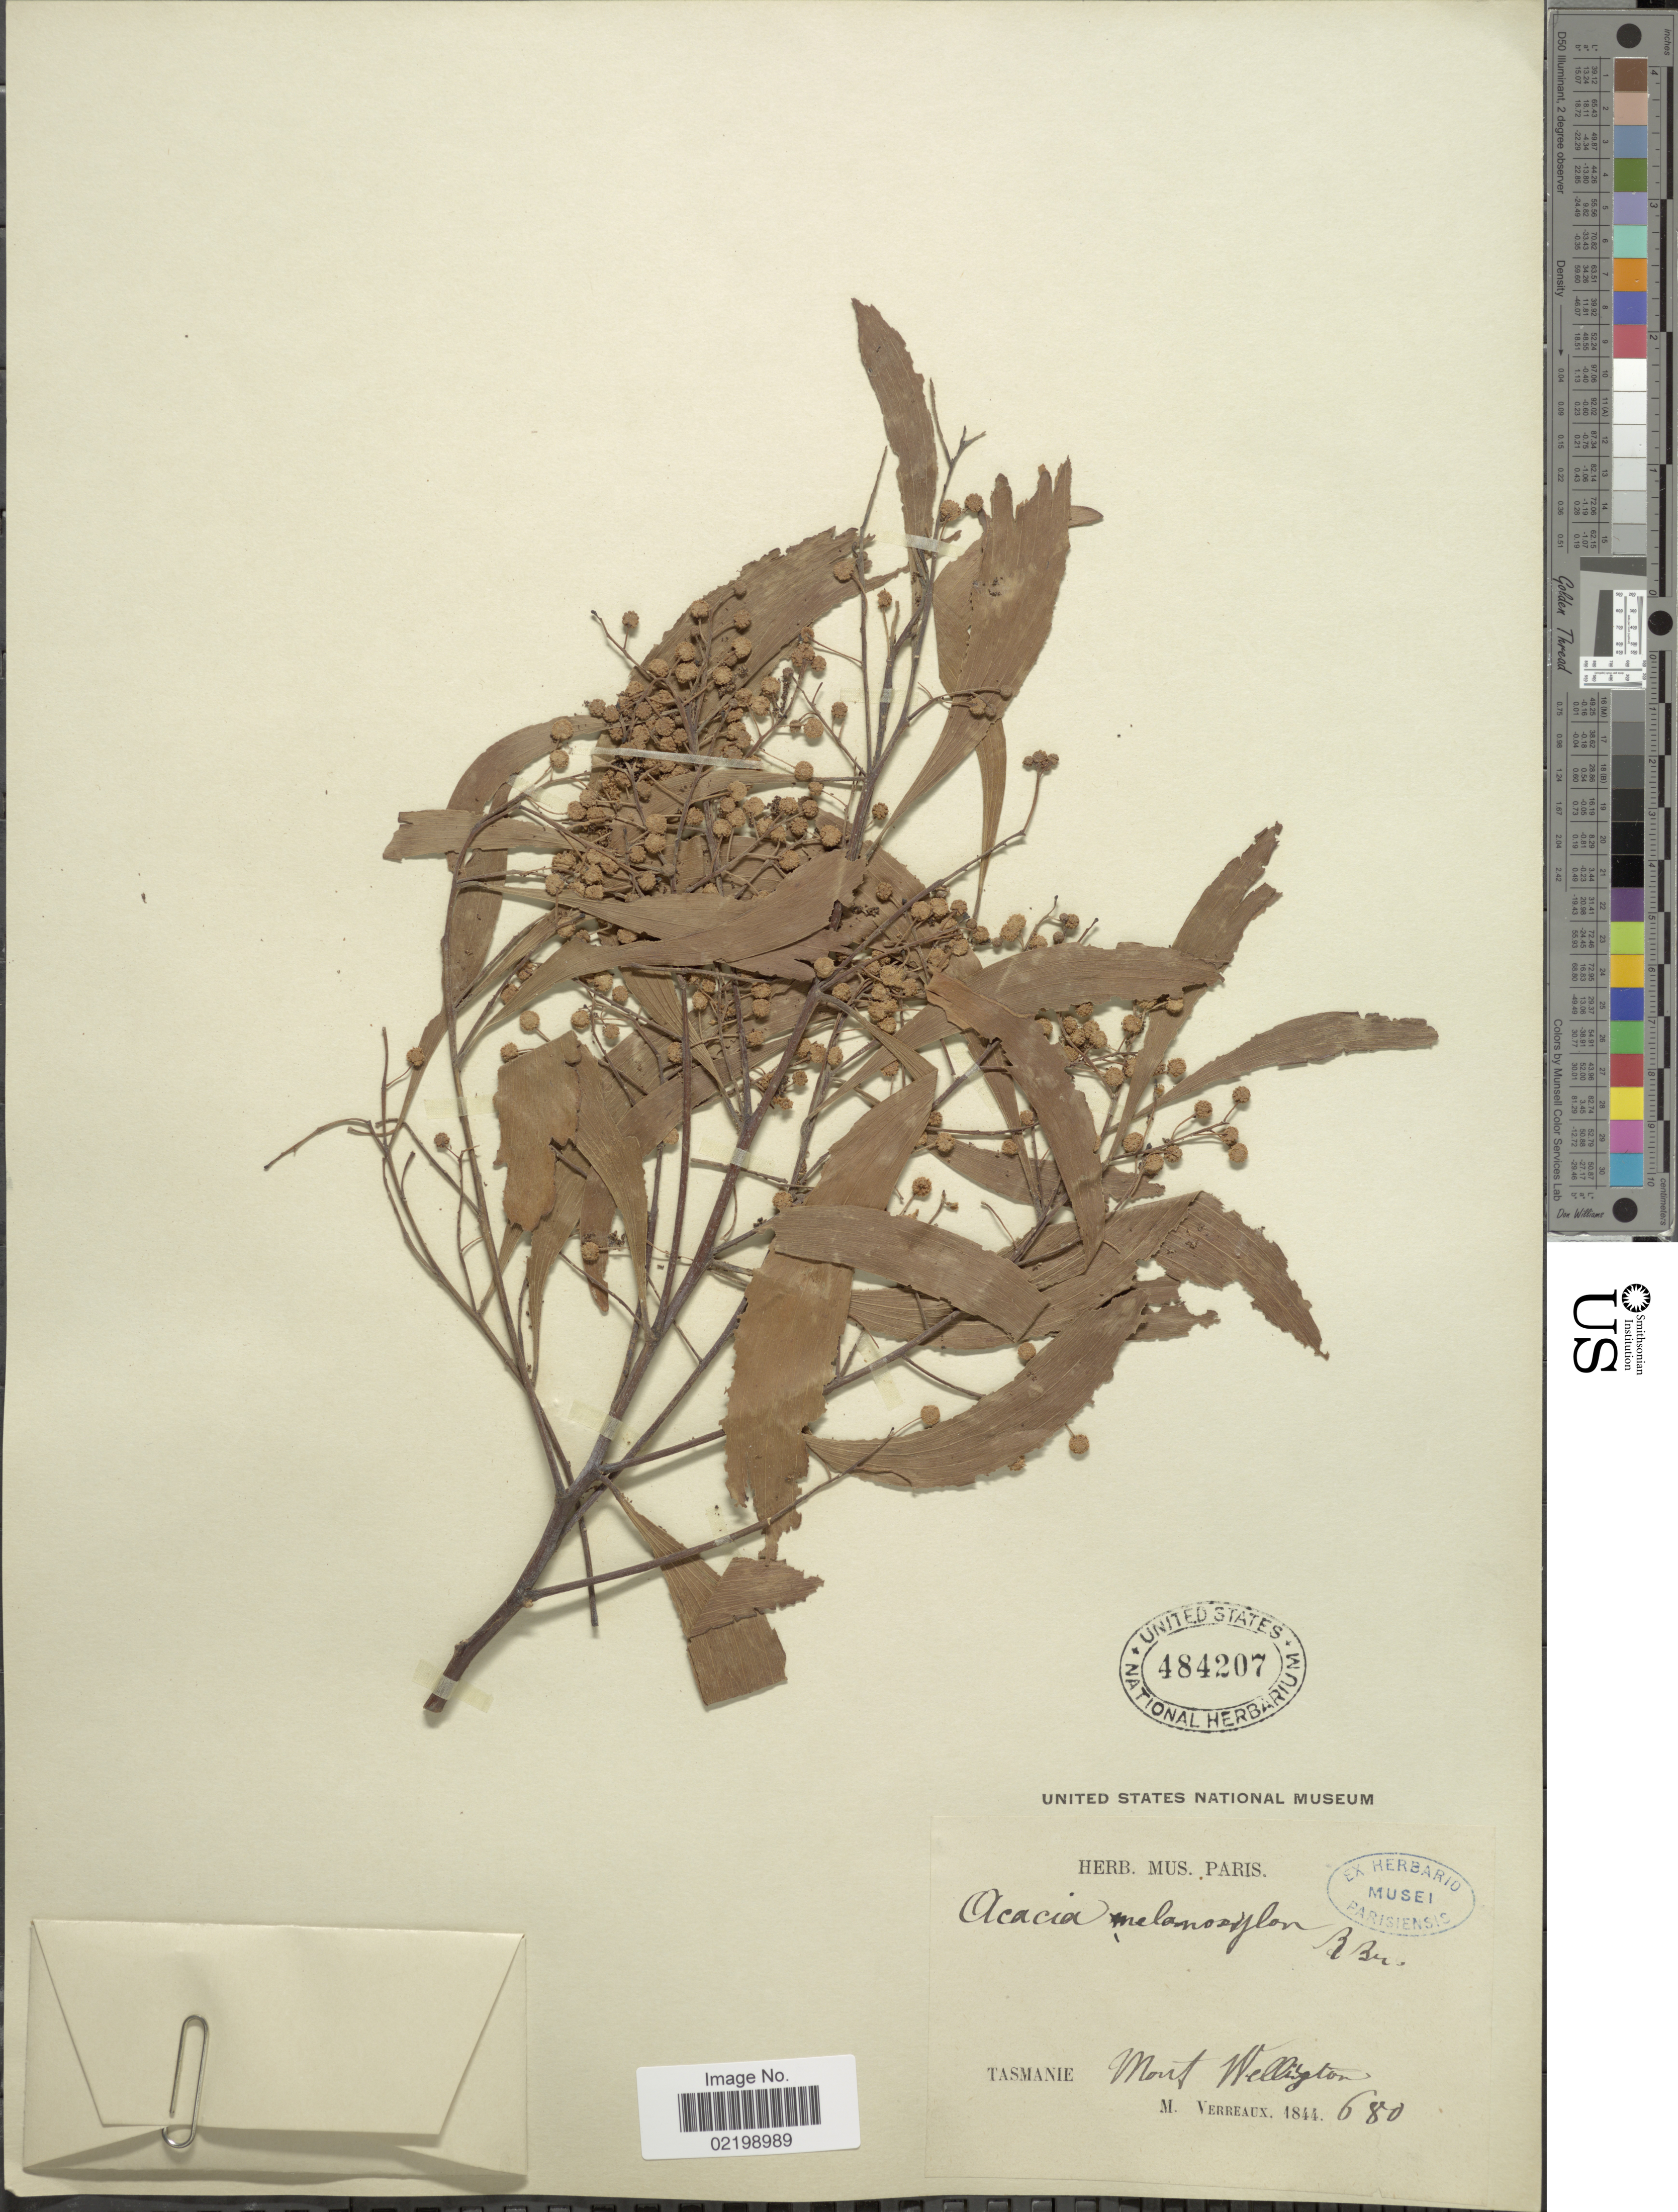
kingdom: Plantae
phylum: Tracheophyta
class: Magnoliopsida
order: Fabales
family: Fabaceae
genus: Acacia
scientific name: Acacia melanoxylon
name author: R. Br.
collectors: M. Verreaux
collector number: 680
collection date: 1844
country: Australia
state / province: Tasmania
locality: Mont Wellington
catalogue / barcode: US 484207